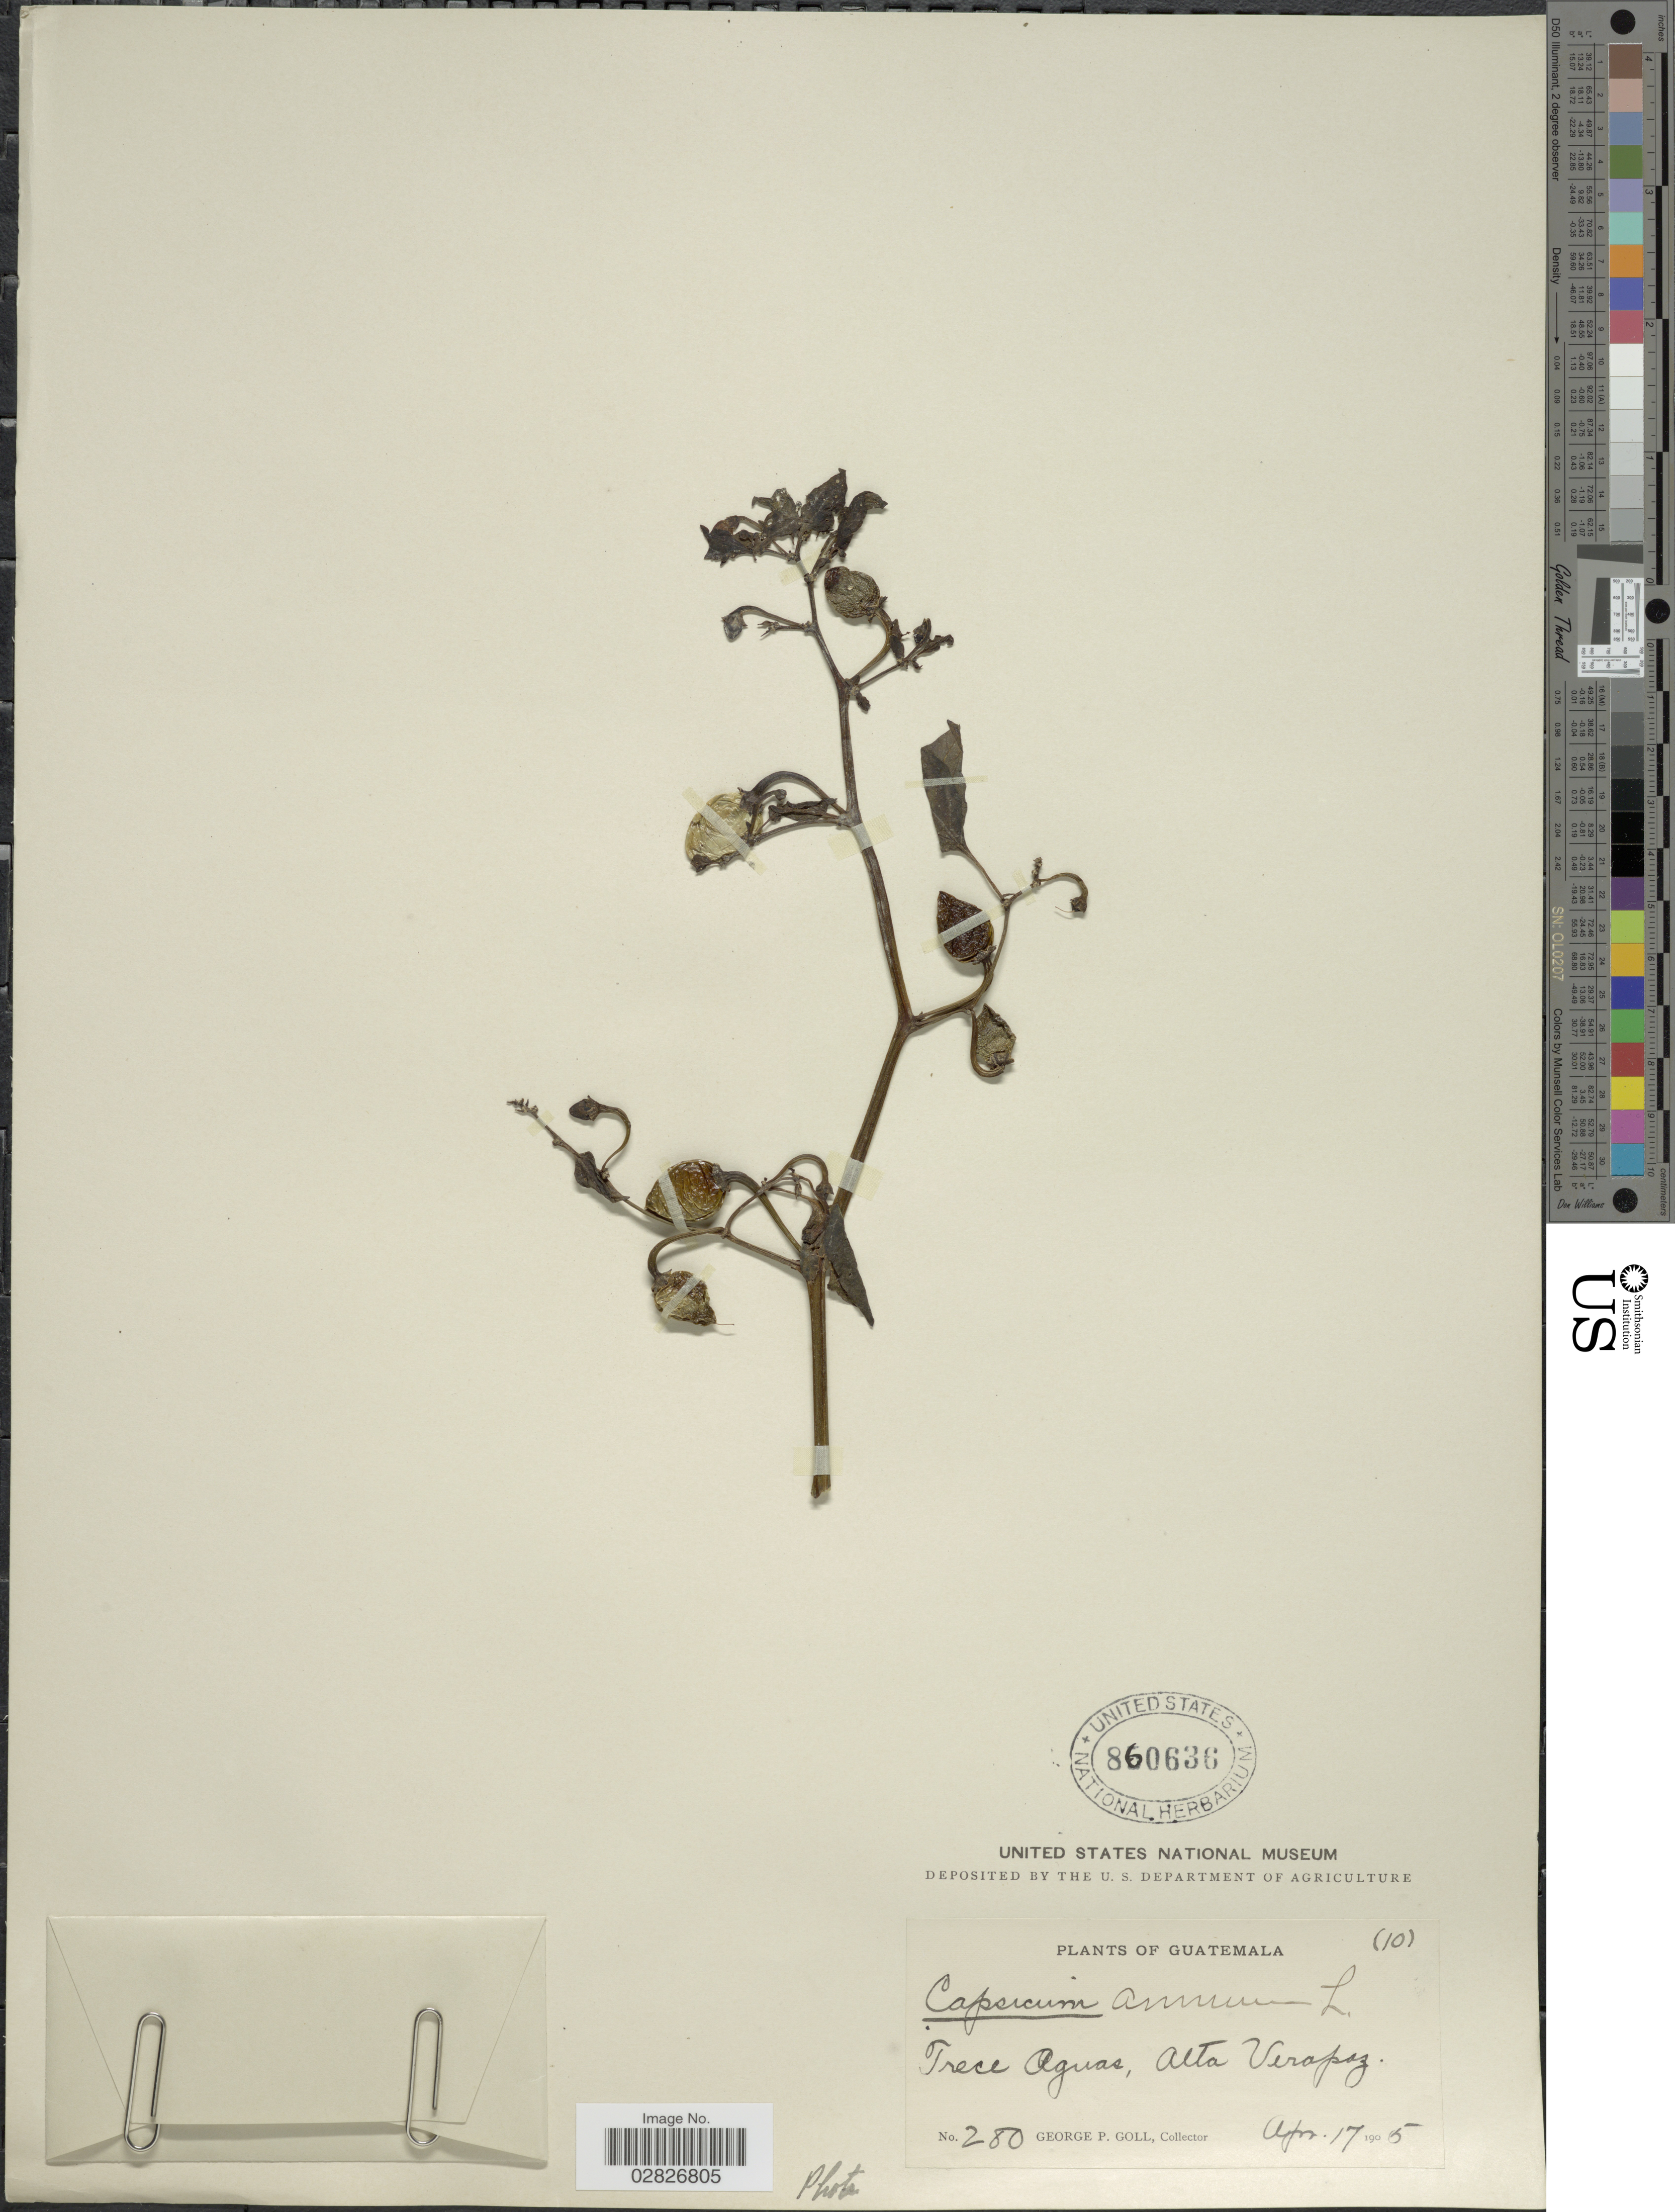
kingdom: Plantae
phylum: Tracheophyta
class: Magnoliopsida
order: Solanales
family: Solanaceae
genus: Capsicum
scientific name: Capsicum annuum 'Habanero'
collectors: G. P. Goll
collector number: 280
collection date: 1905-04-17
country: Guatemala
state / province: Alta Verapaz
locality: Trece Aguas.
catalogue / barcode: US 860636